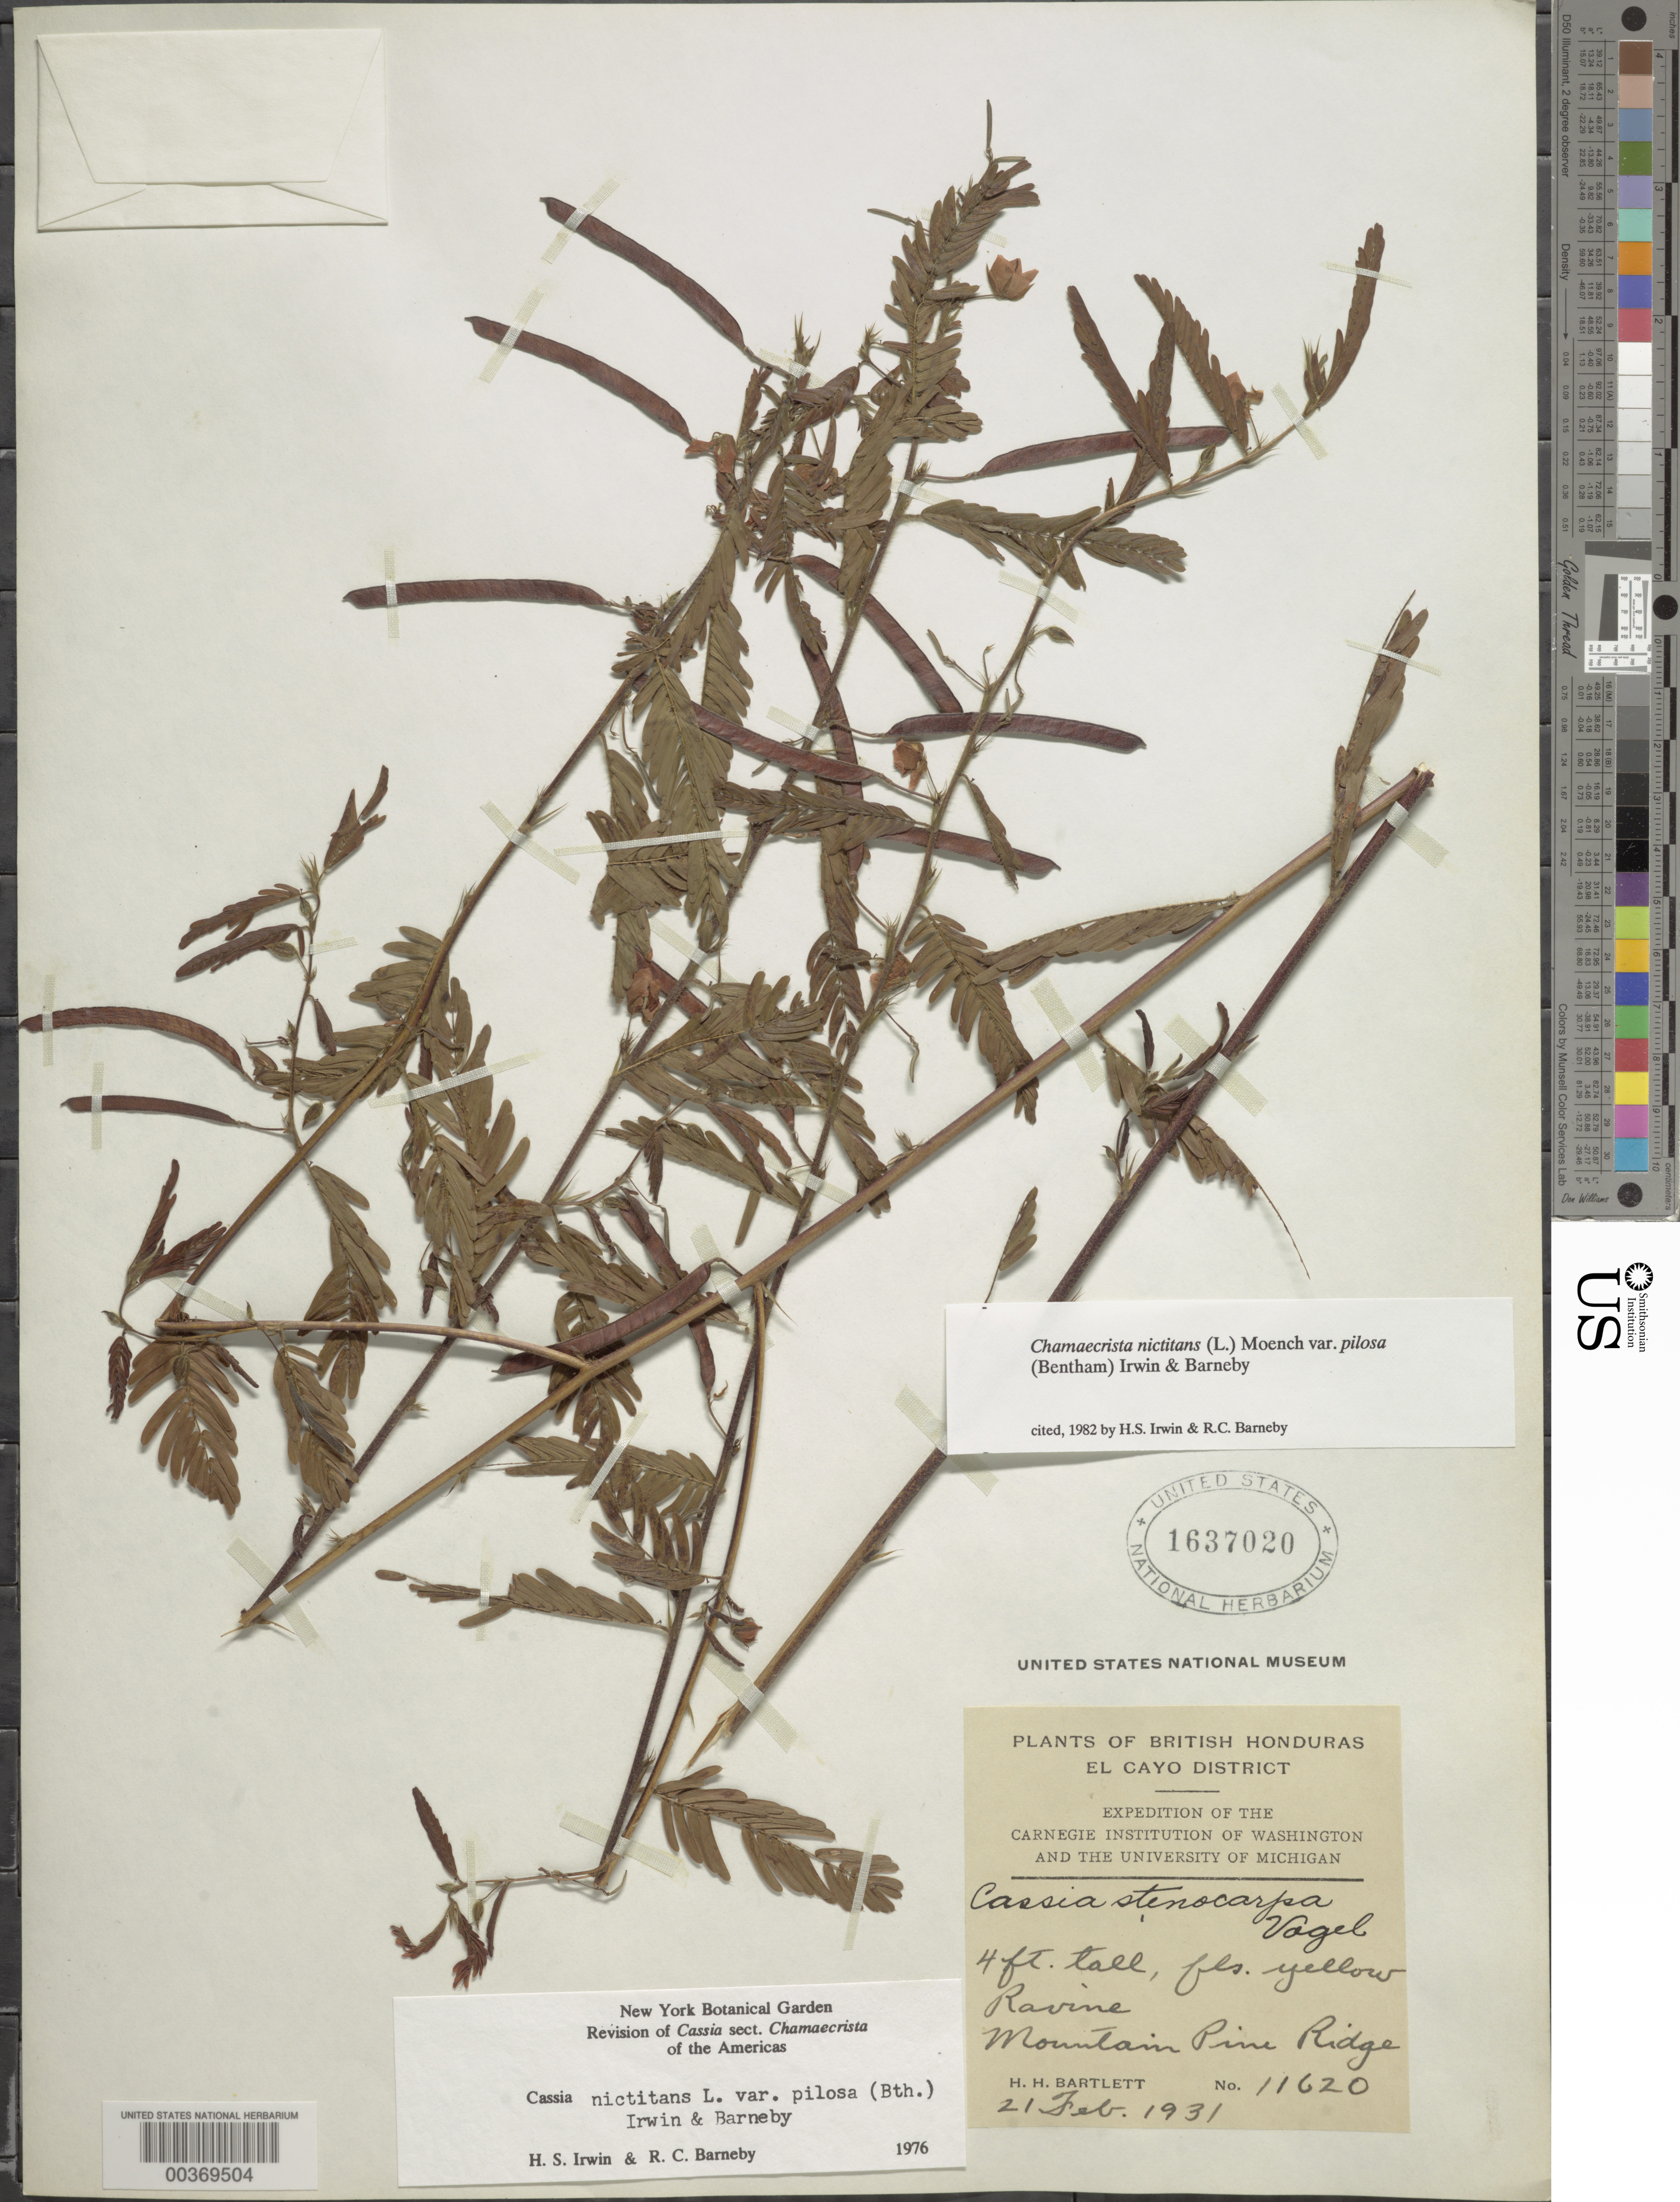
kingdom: Plantae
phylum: Tracheophyta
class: Magnoliopsida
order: Fabales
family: Fabaceae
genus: Chamaecrista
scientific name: Chamaecrista nictitans var. pilosa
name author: (Benth.) H.S. Irwin & Barneby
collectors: H. H. Bartlett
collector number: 11620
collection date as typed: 21 Feb 1931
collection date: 1931-02-21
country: Belize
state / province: Cayo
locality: Augustine, Mountain Pine Ridge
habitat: Ravine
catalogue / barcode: US 1637020